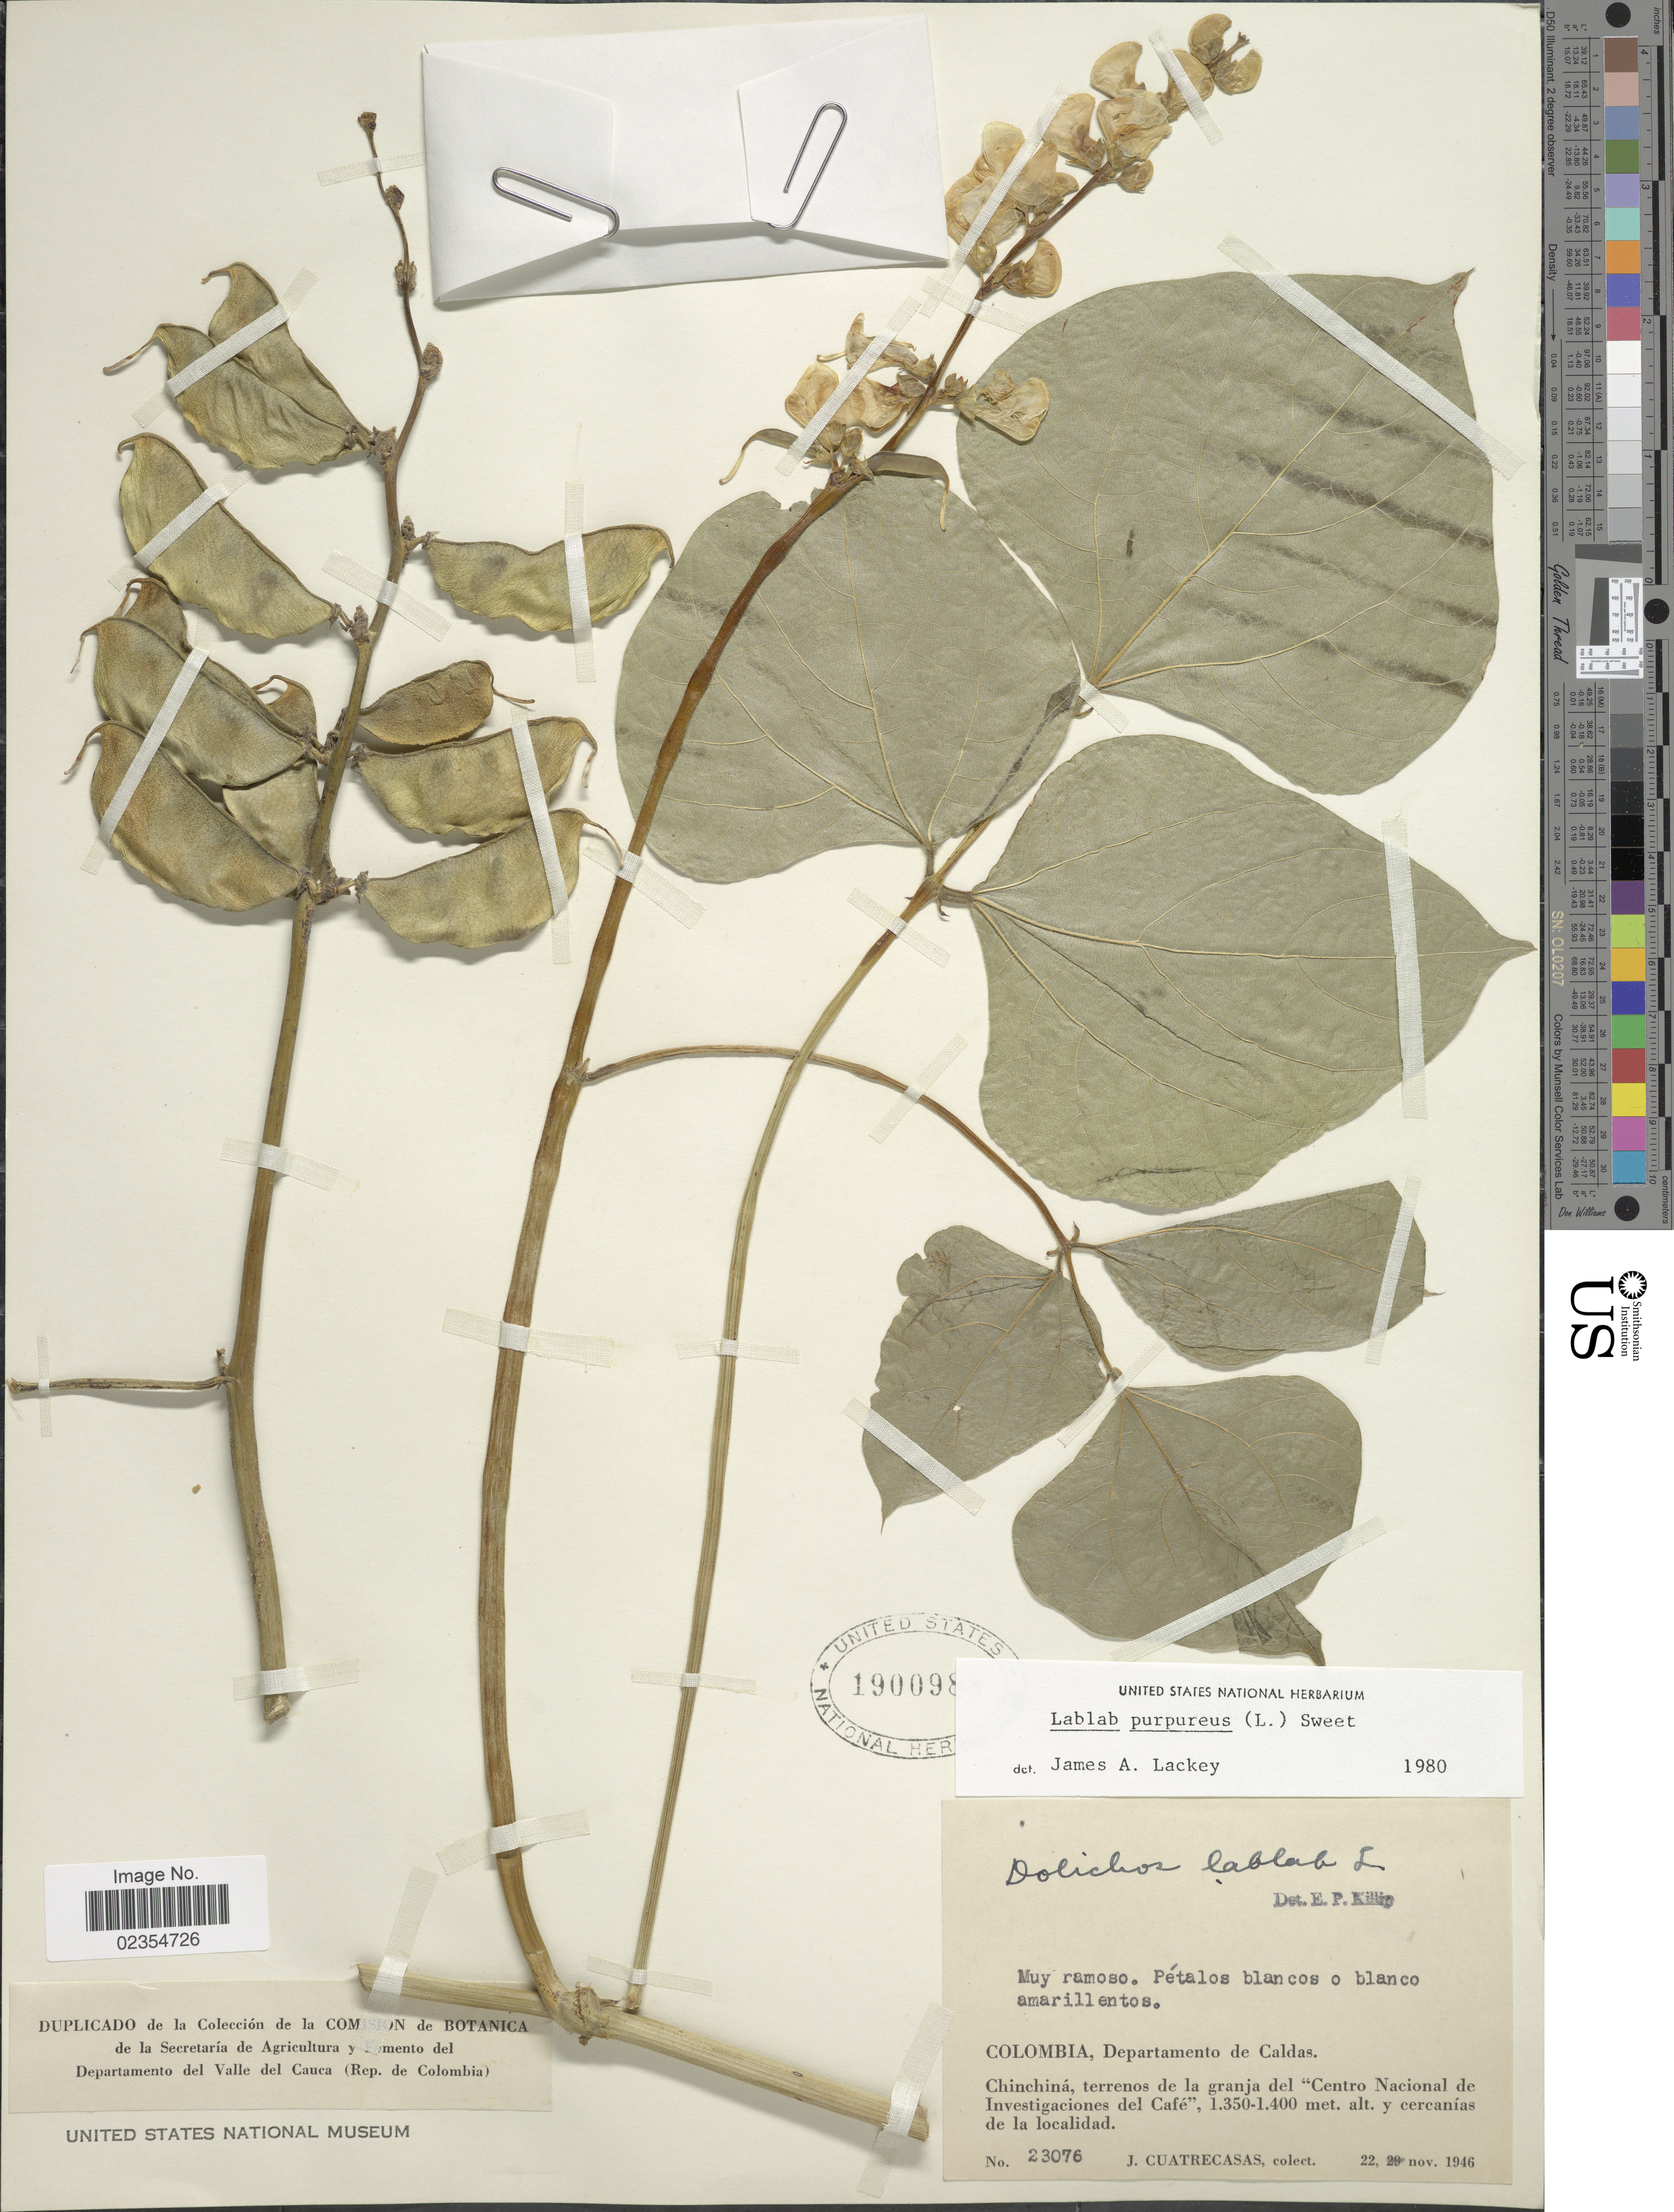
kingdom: Plantae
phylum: Tracheophyta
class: Magnoliopsida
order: Fabales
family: Fabaceae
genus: Lablab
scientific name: Lablab purpureus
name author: (L.) Sweet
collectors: J. Cuatrecasas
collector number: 23076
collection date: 1946-11-22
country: Colombia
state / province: Caldas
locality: Departamento de Caldas. Chinchina, terrenos de la granja del "Centro Nacional de Investigaciones del Cafe", y cercanias de la localidad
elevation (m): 1350